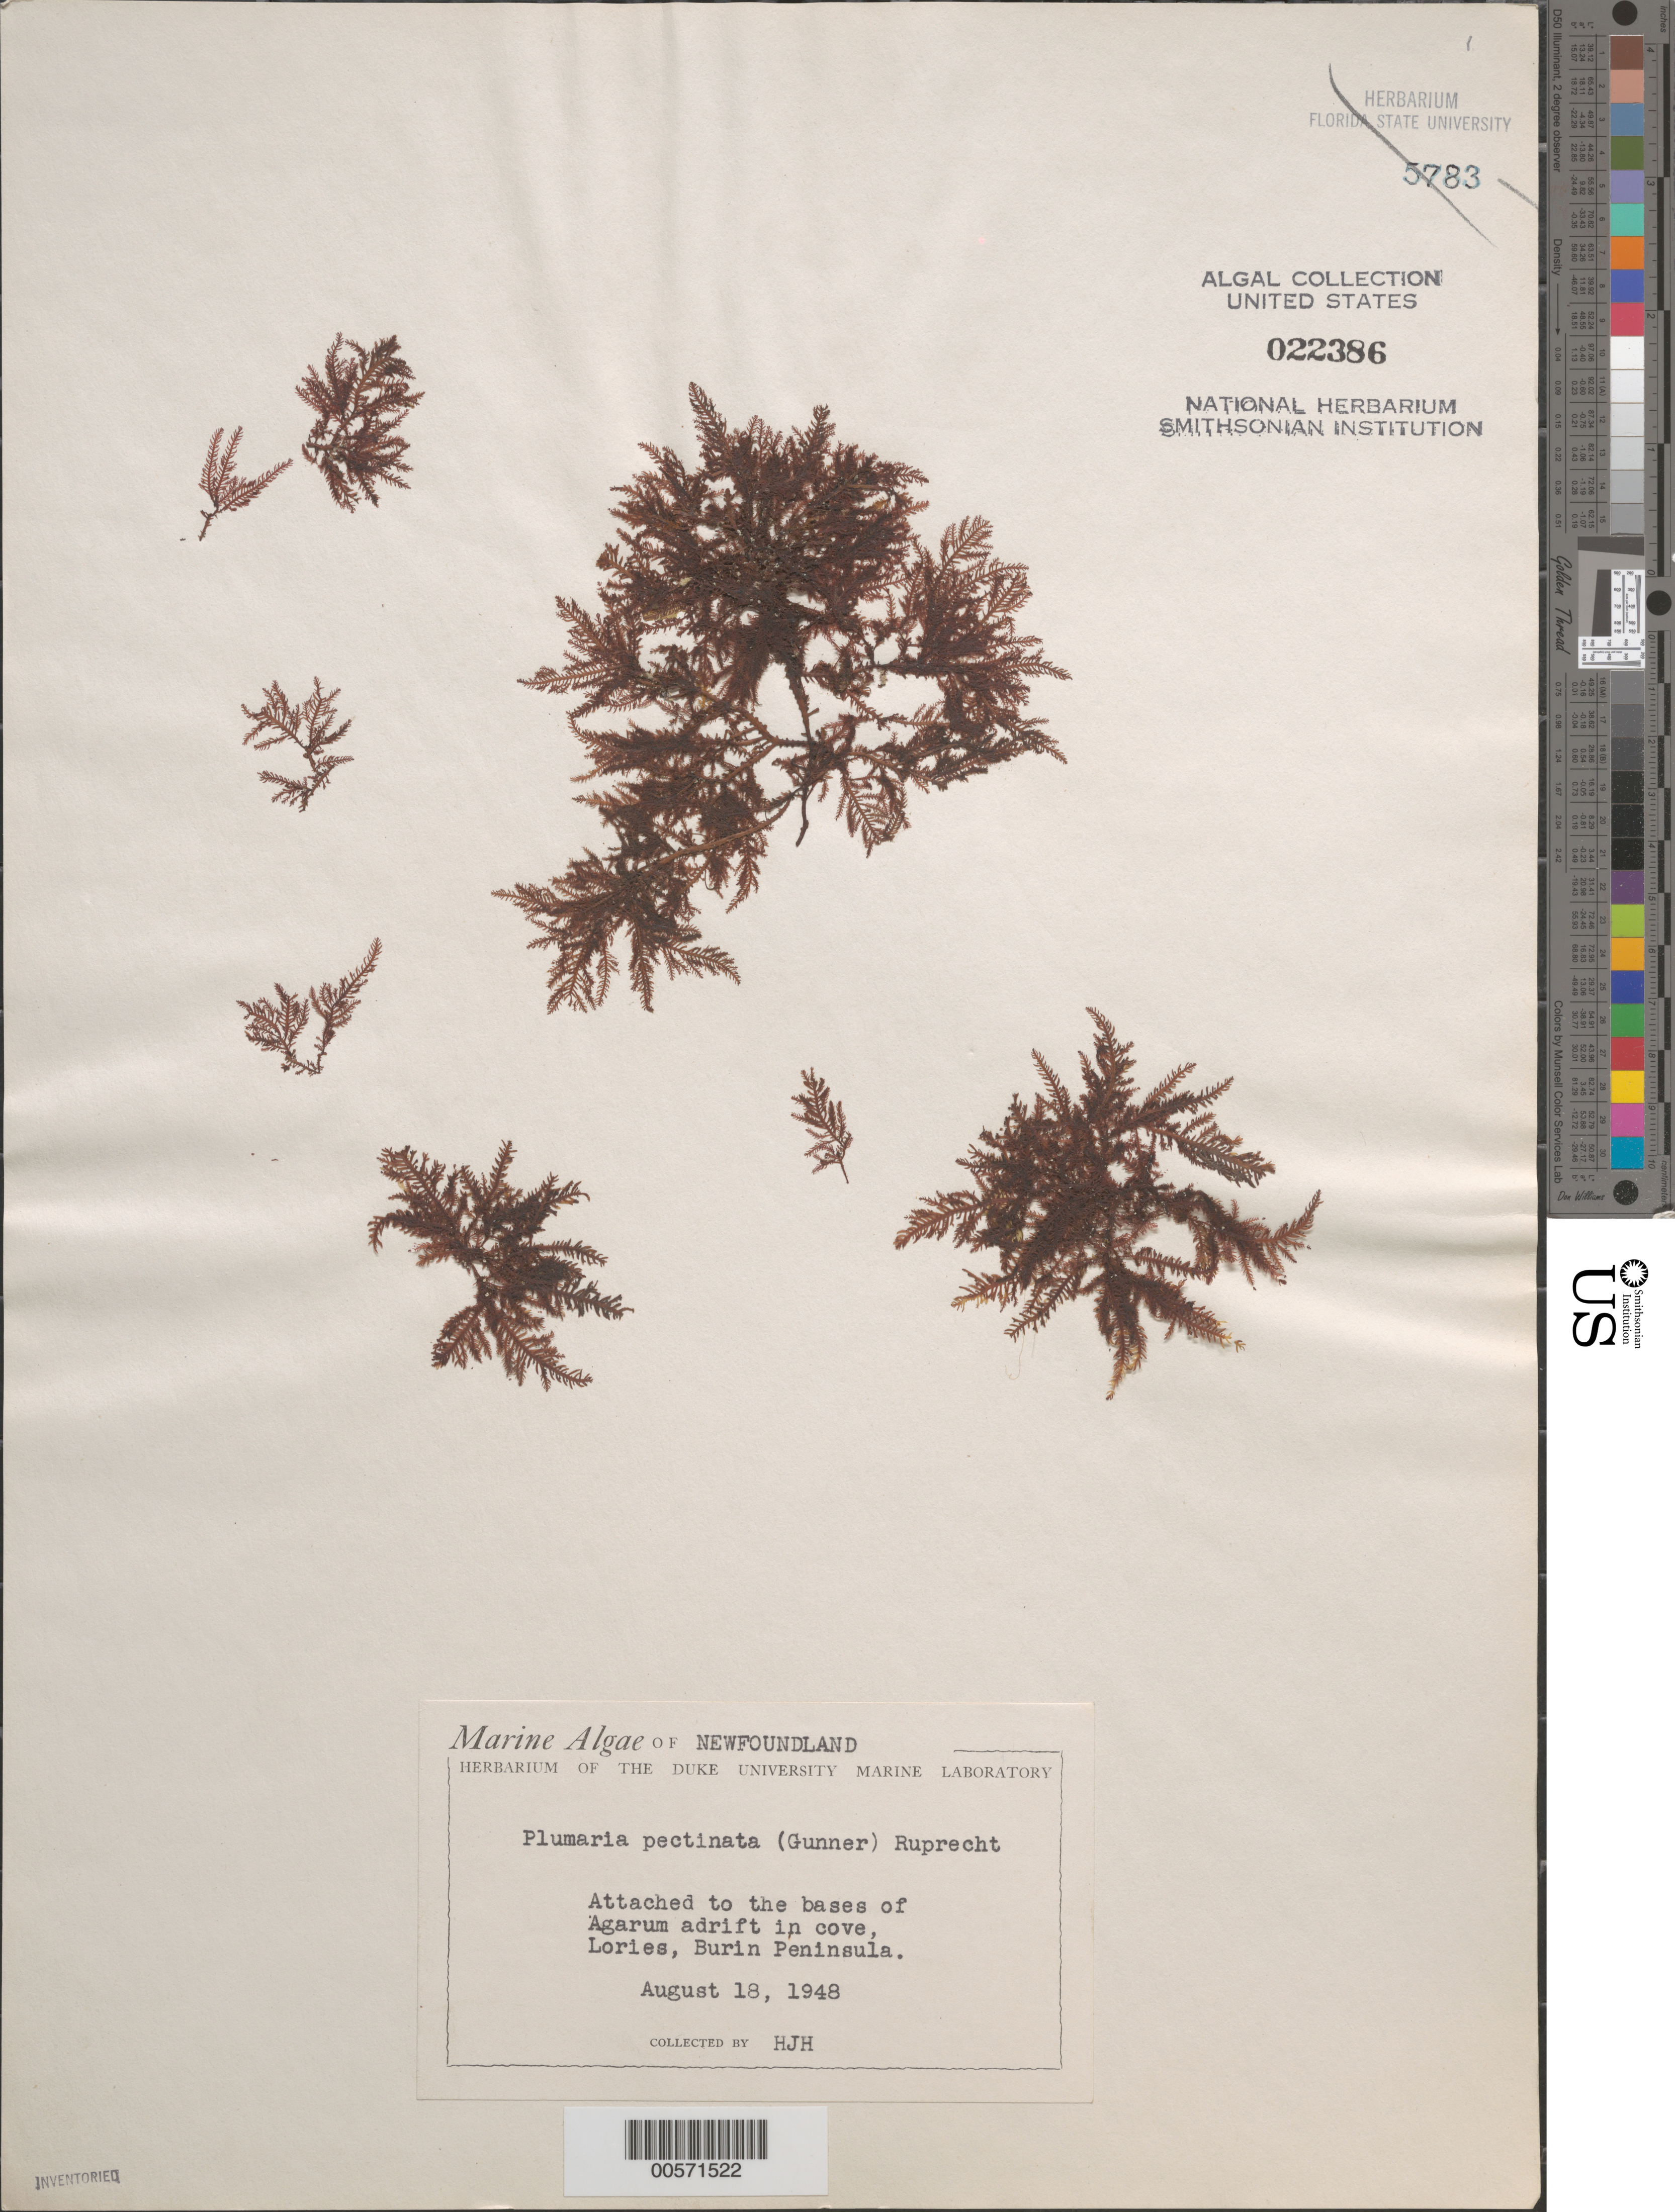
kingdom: Plantae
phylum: Rhodophyta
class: Florideophyceae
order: Ceramiales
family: Wrangeliaceae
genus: Plumaria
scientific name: Plumaria pectinata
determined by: Humm, Harold J.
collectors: H. J. Humm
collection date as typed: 18 Aug 1948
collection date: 1948-08-18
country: Canada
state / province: Newfoundland and Labrador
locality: Lories, Burin Peninsula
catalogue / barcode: US 22386